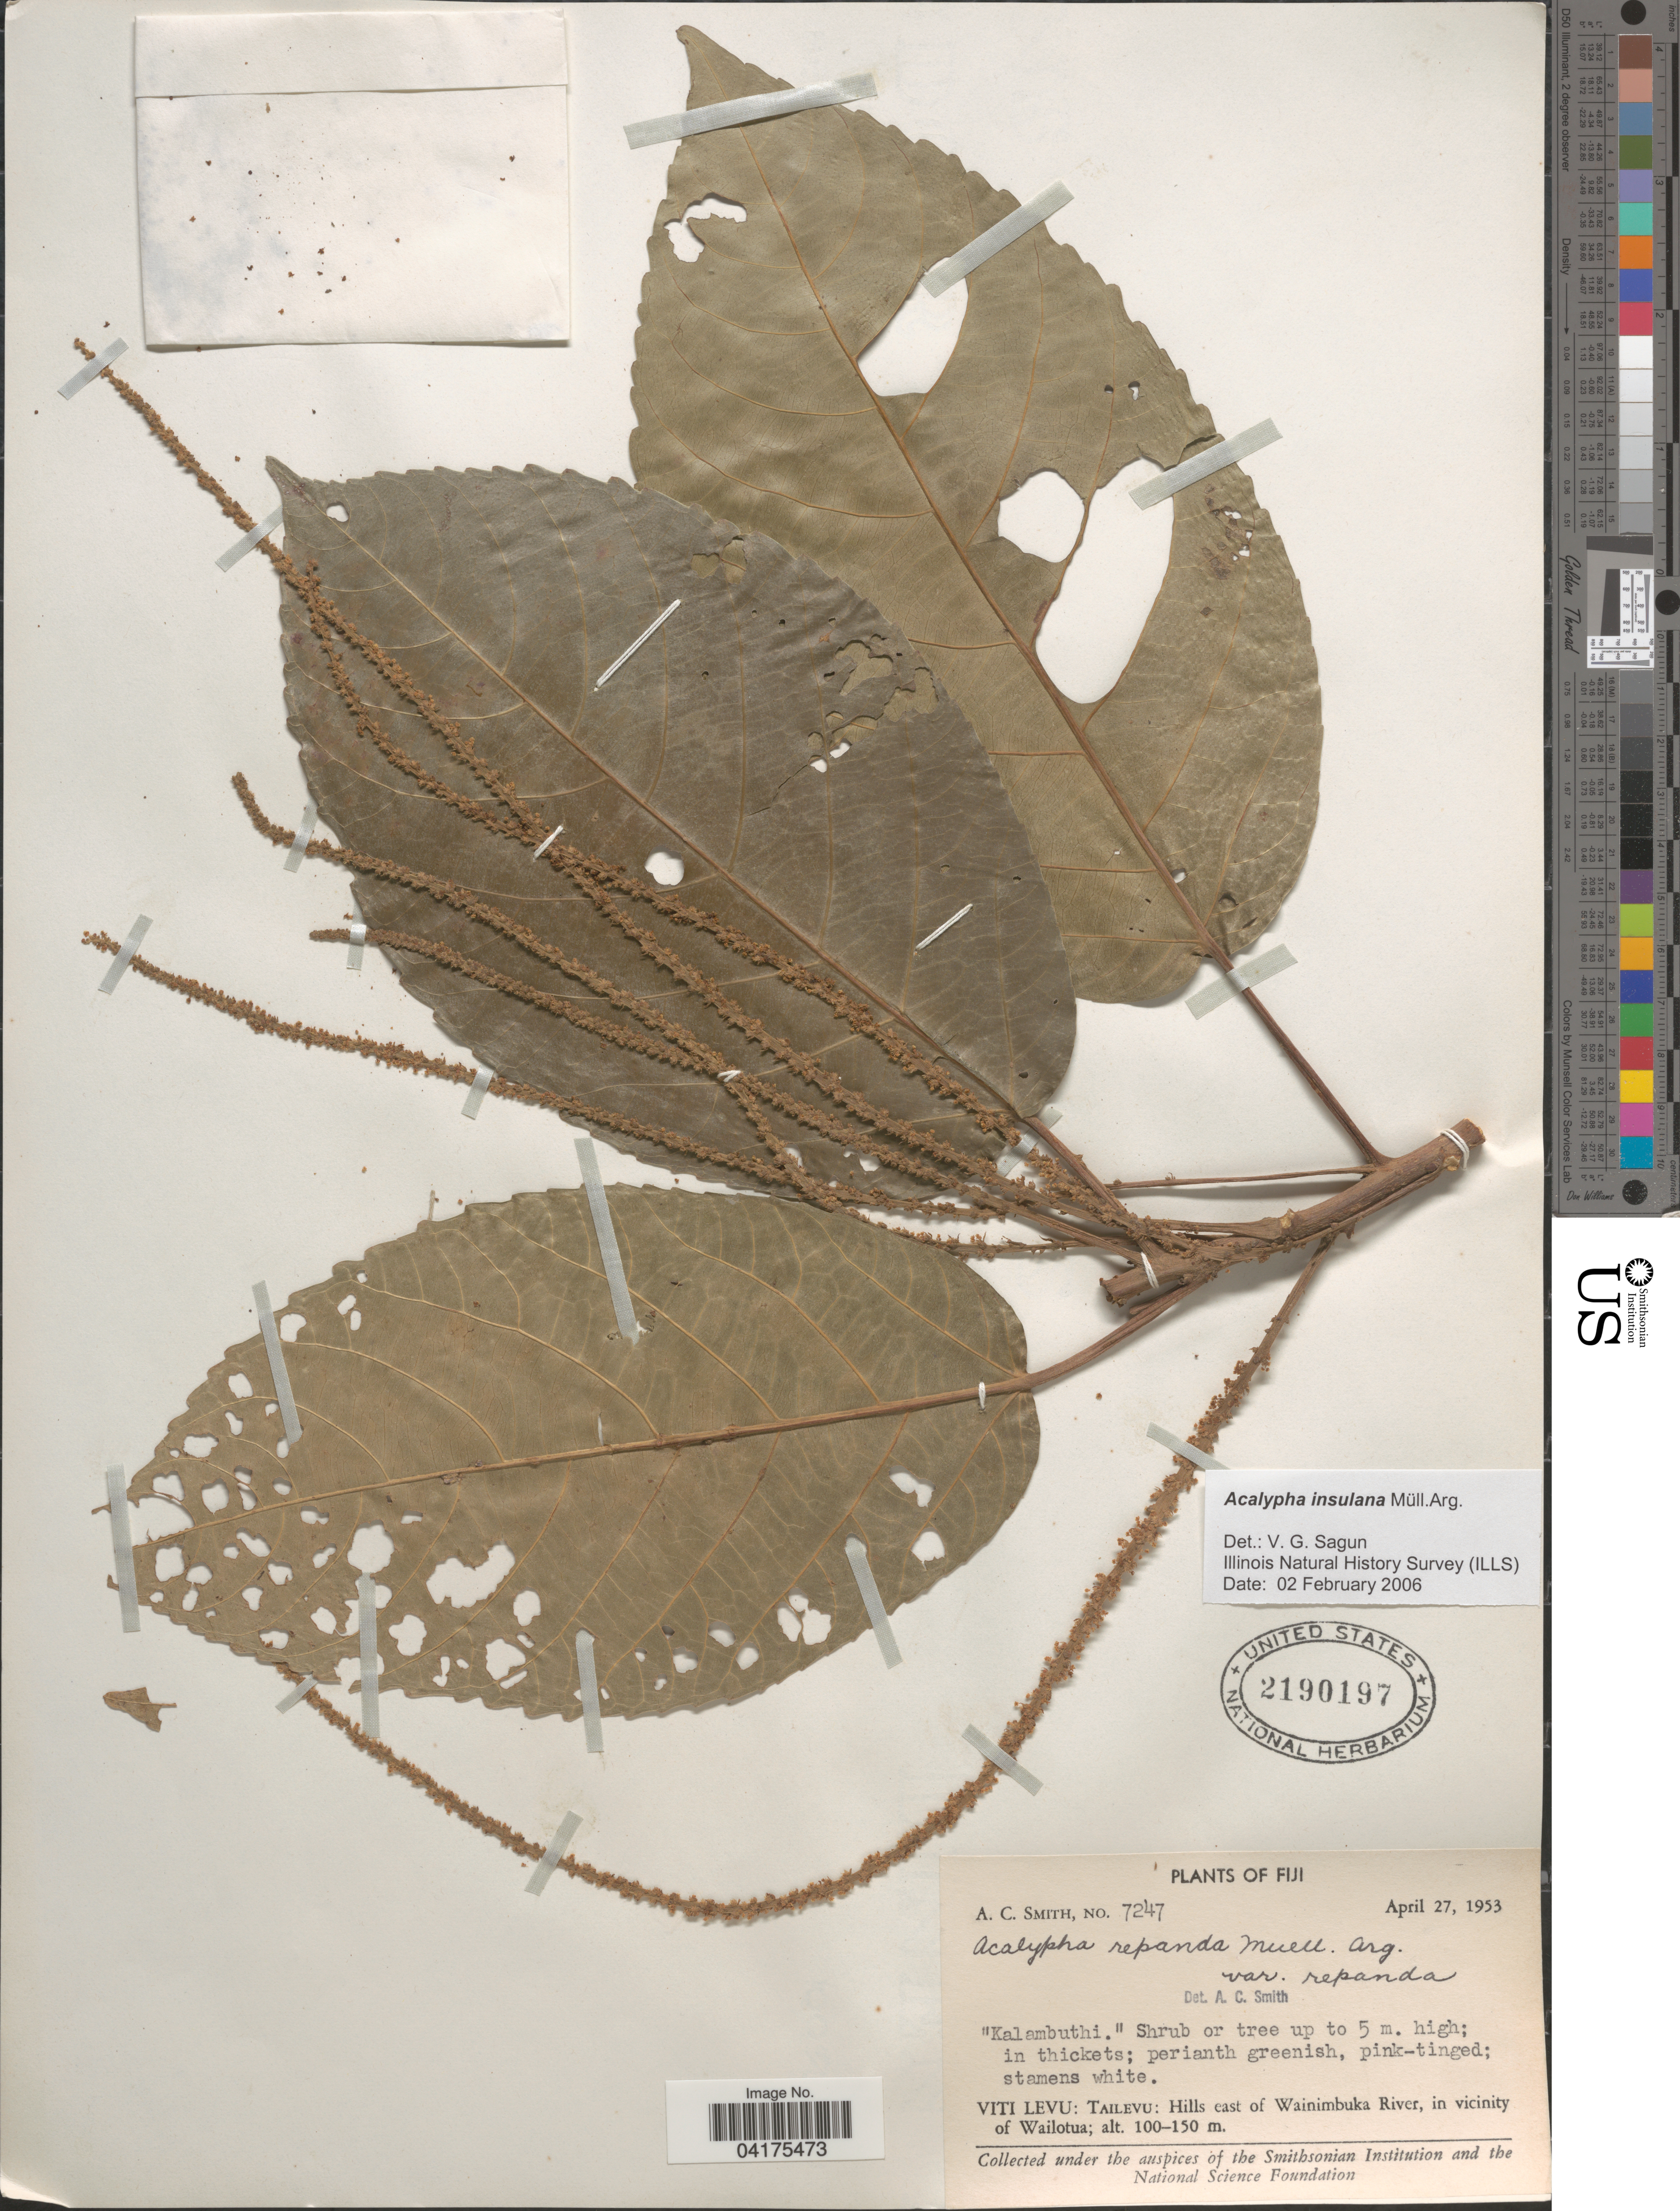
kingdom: Plantae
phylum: Tracheophyta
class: Magnoliopsida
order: Malpighiales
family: Euphorbiaceae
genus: Acalypha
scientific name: Acalypha insulana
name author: Müll. Arg.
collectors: A. C. Smith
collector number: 7247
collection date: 1953-04-27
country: Fiji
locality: Viti Levu: Tailevu: Hills east of Wainimbuka River, in vicinity of Wailotua.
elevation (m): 100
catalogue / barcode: US 2190197